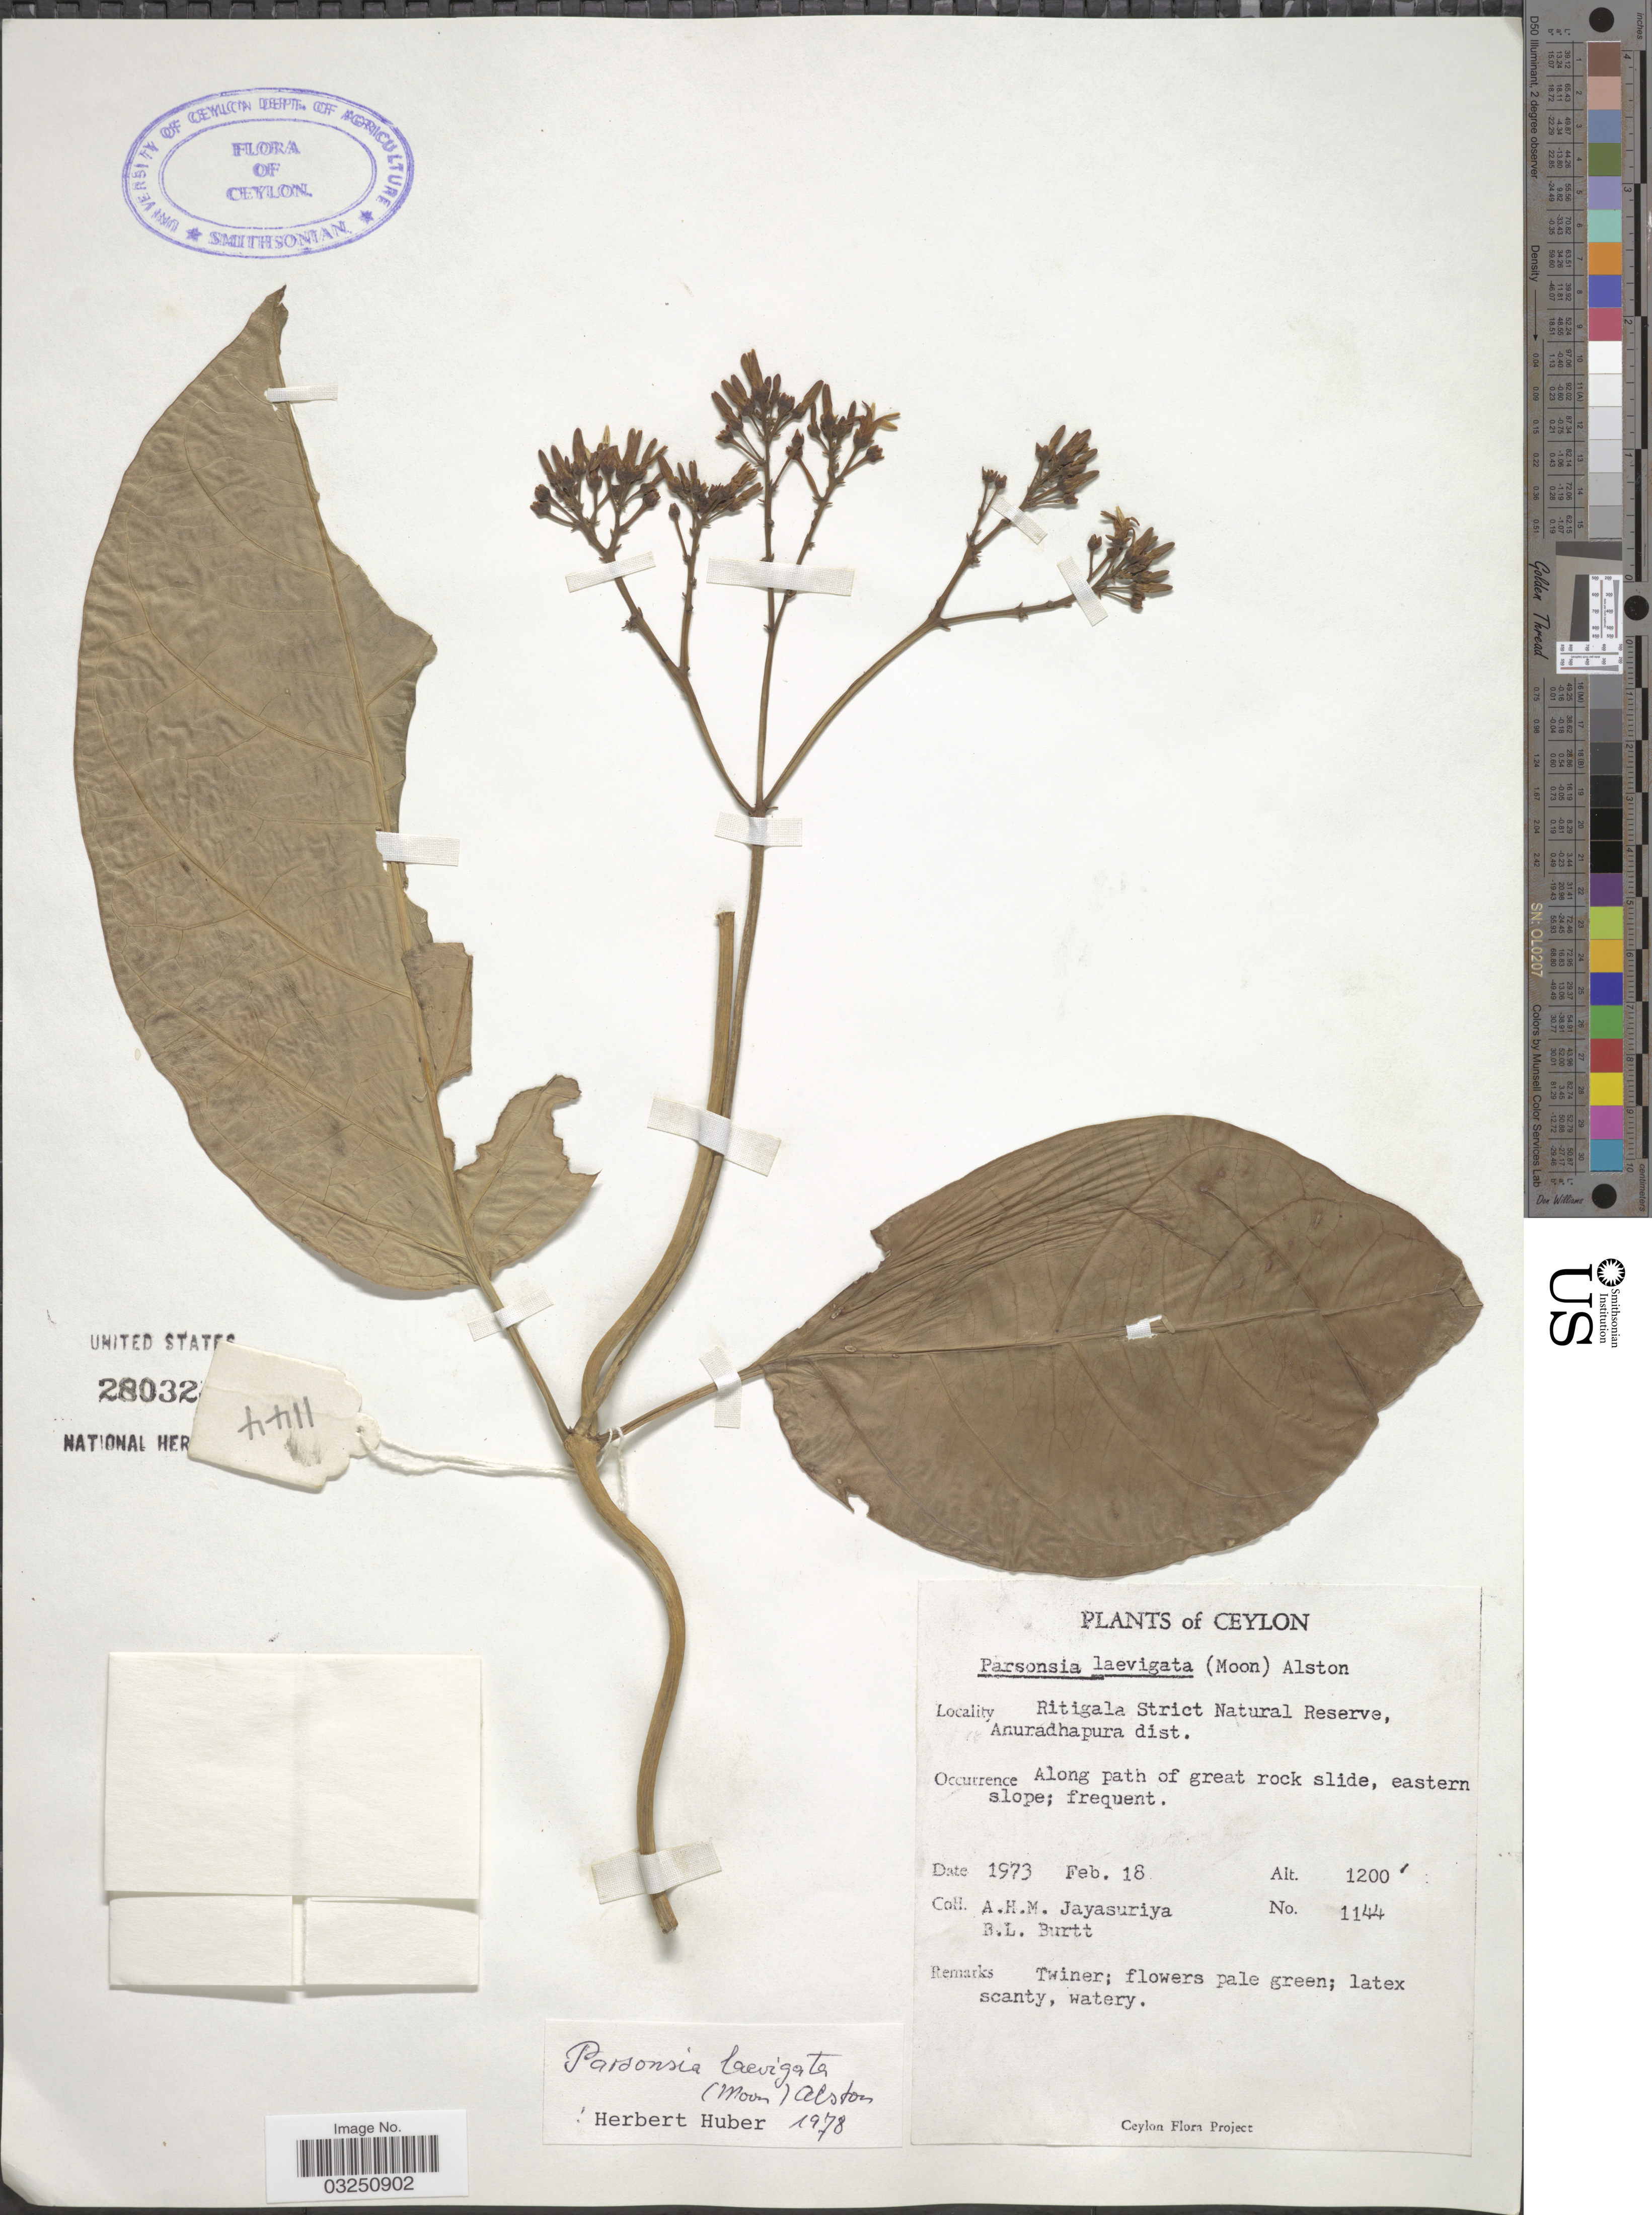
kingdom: Plantae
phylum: Tracheophyta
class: Magnoliopsida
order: Gentianales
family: Apocynaceae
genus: Parsonsia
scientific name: Parsonsia alboflavescens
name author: (Dennst.) Mabberley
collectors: A. H. Jayasuriya & B. L. Burtt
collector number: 1144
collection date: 1973-02-18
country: Sri Lanka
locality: Ceylon. Ritigala Strict Natural Reserve, Anuradhapura District.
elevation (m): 366